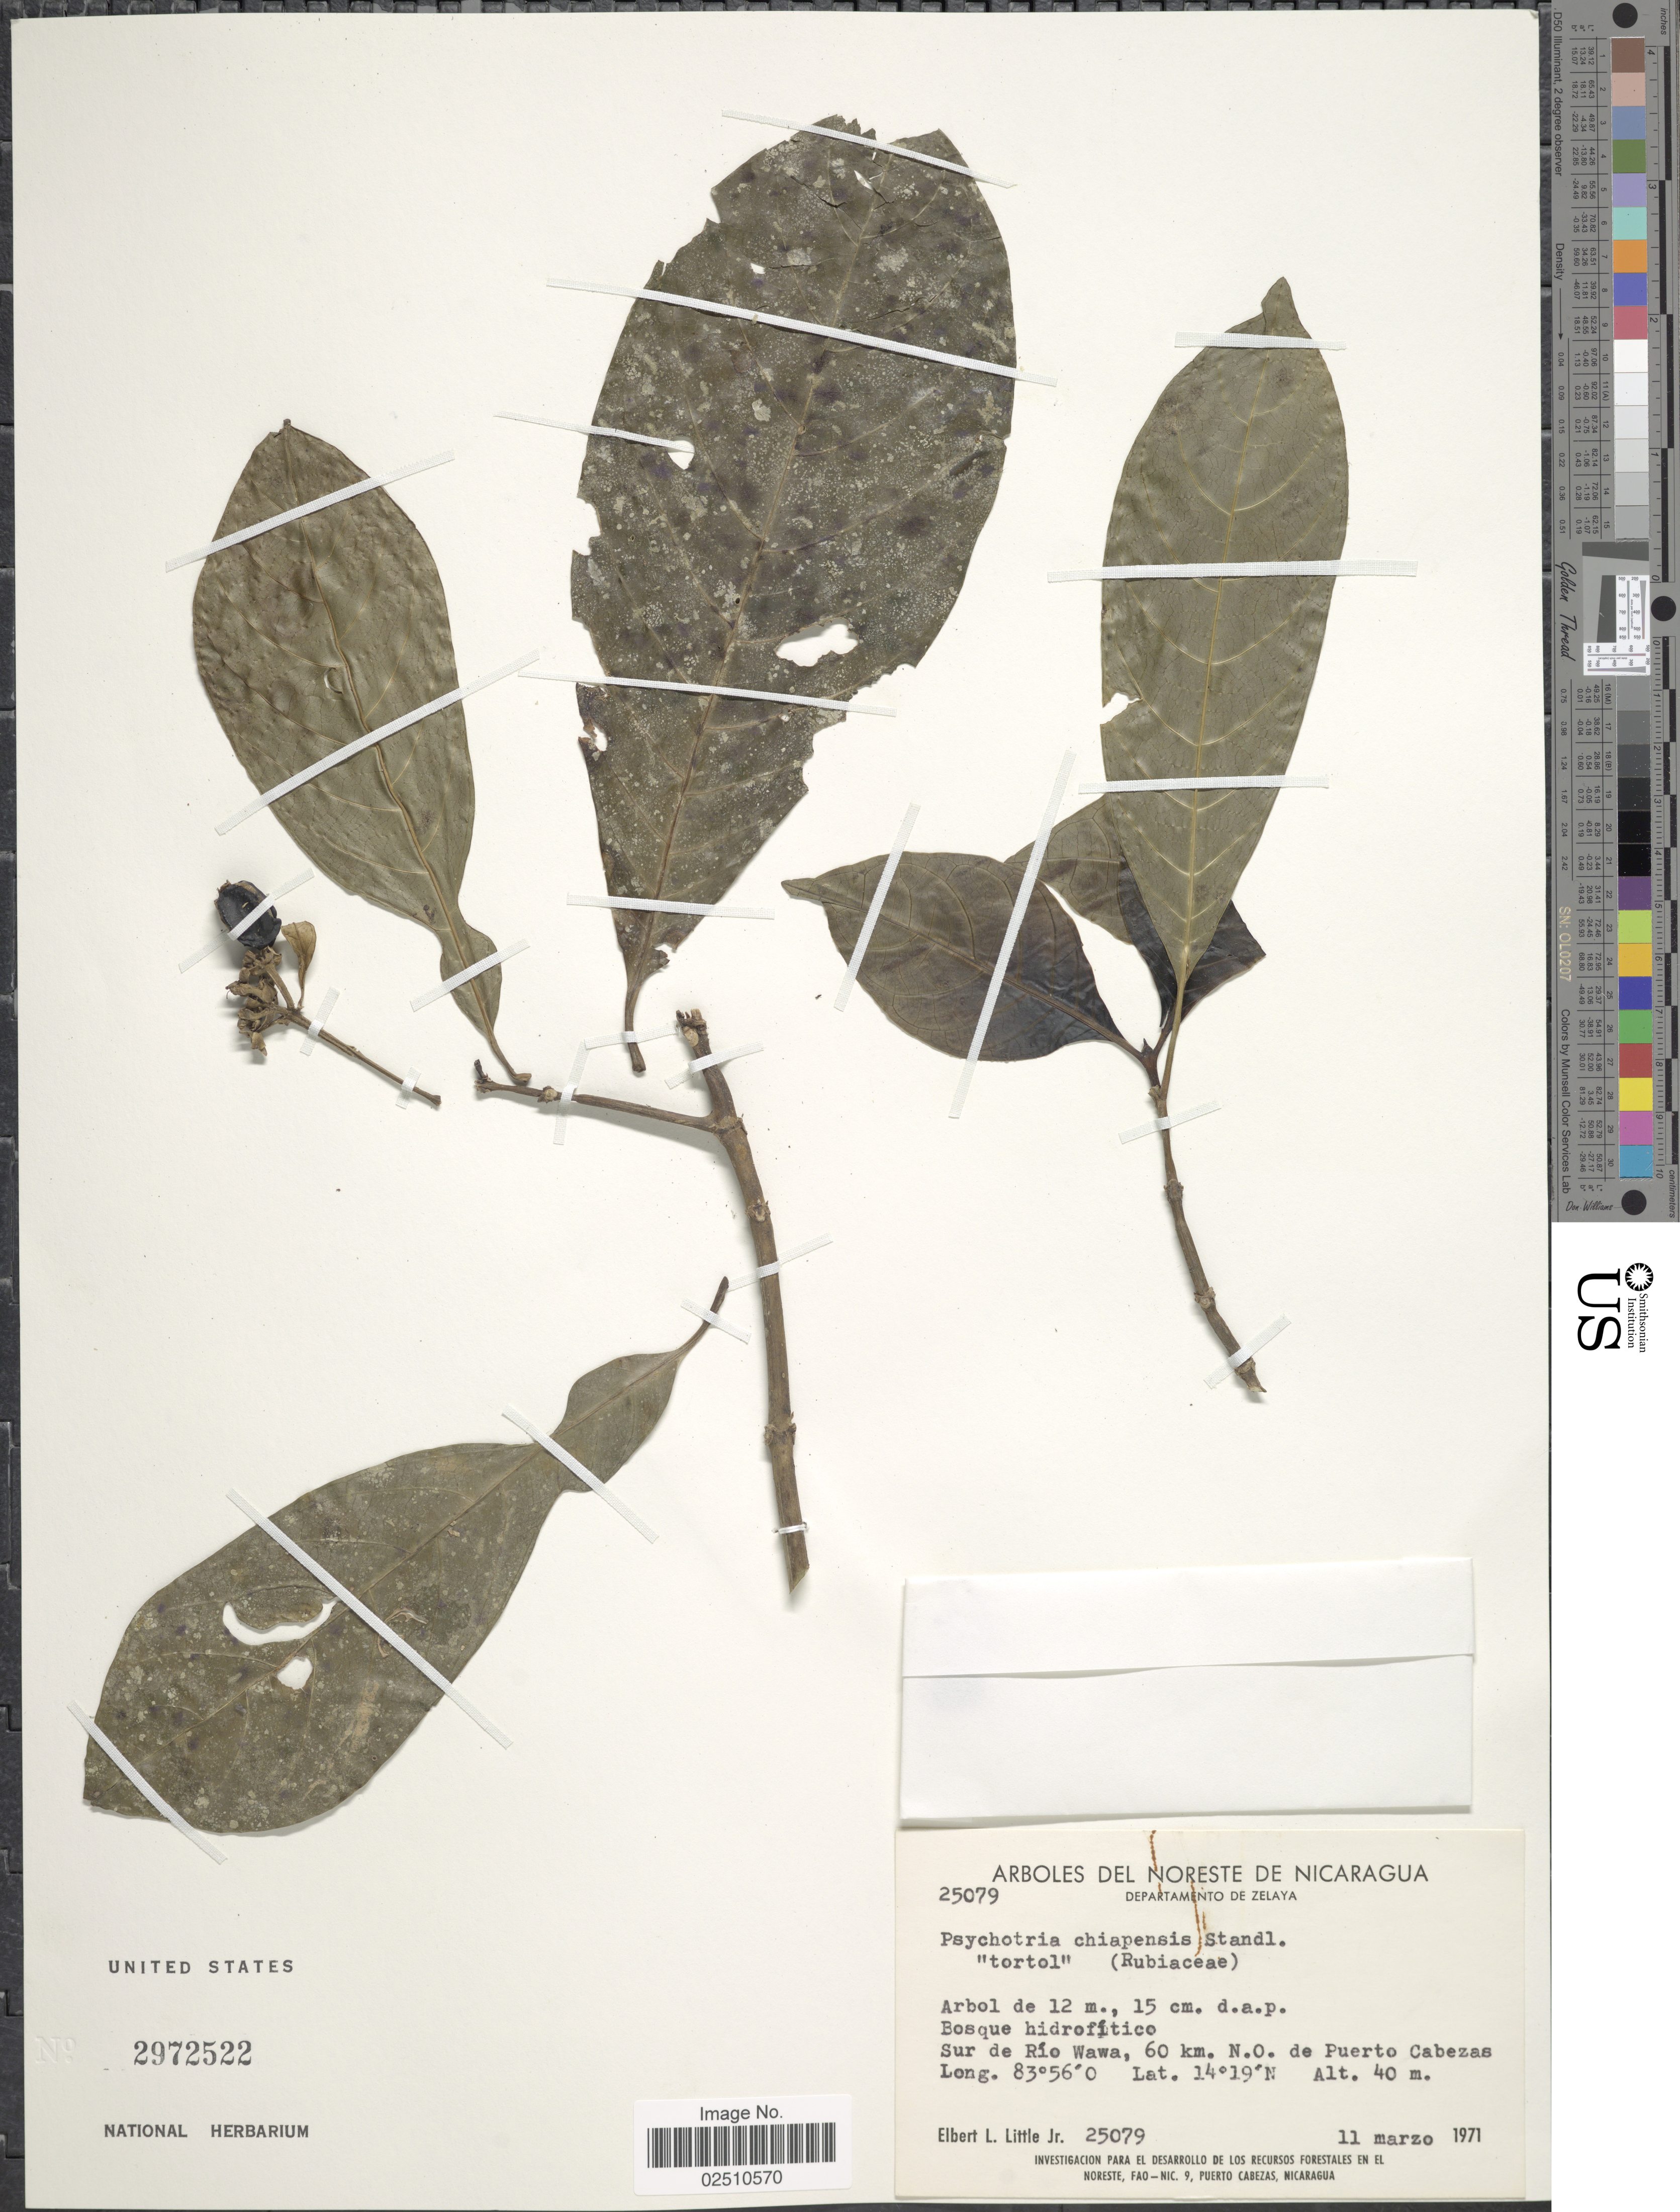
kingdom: Plantae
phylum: Tracheophyta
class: Magnoliopsida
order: Gentianales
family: Rubiaceae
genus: Psychotria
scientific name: Psychotria chiapensis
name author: Standl.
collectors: E. L. Little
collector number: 25079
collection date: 1971-03-11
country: Nicaragua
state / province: Atlantico Norte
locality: Noreste de Nicaragua, Departamento de Zelaya, Sur de Rio Wawa, 60 km N.O. de Puerto Cabezas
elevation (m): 40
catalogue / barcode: US 2972522